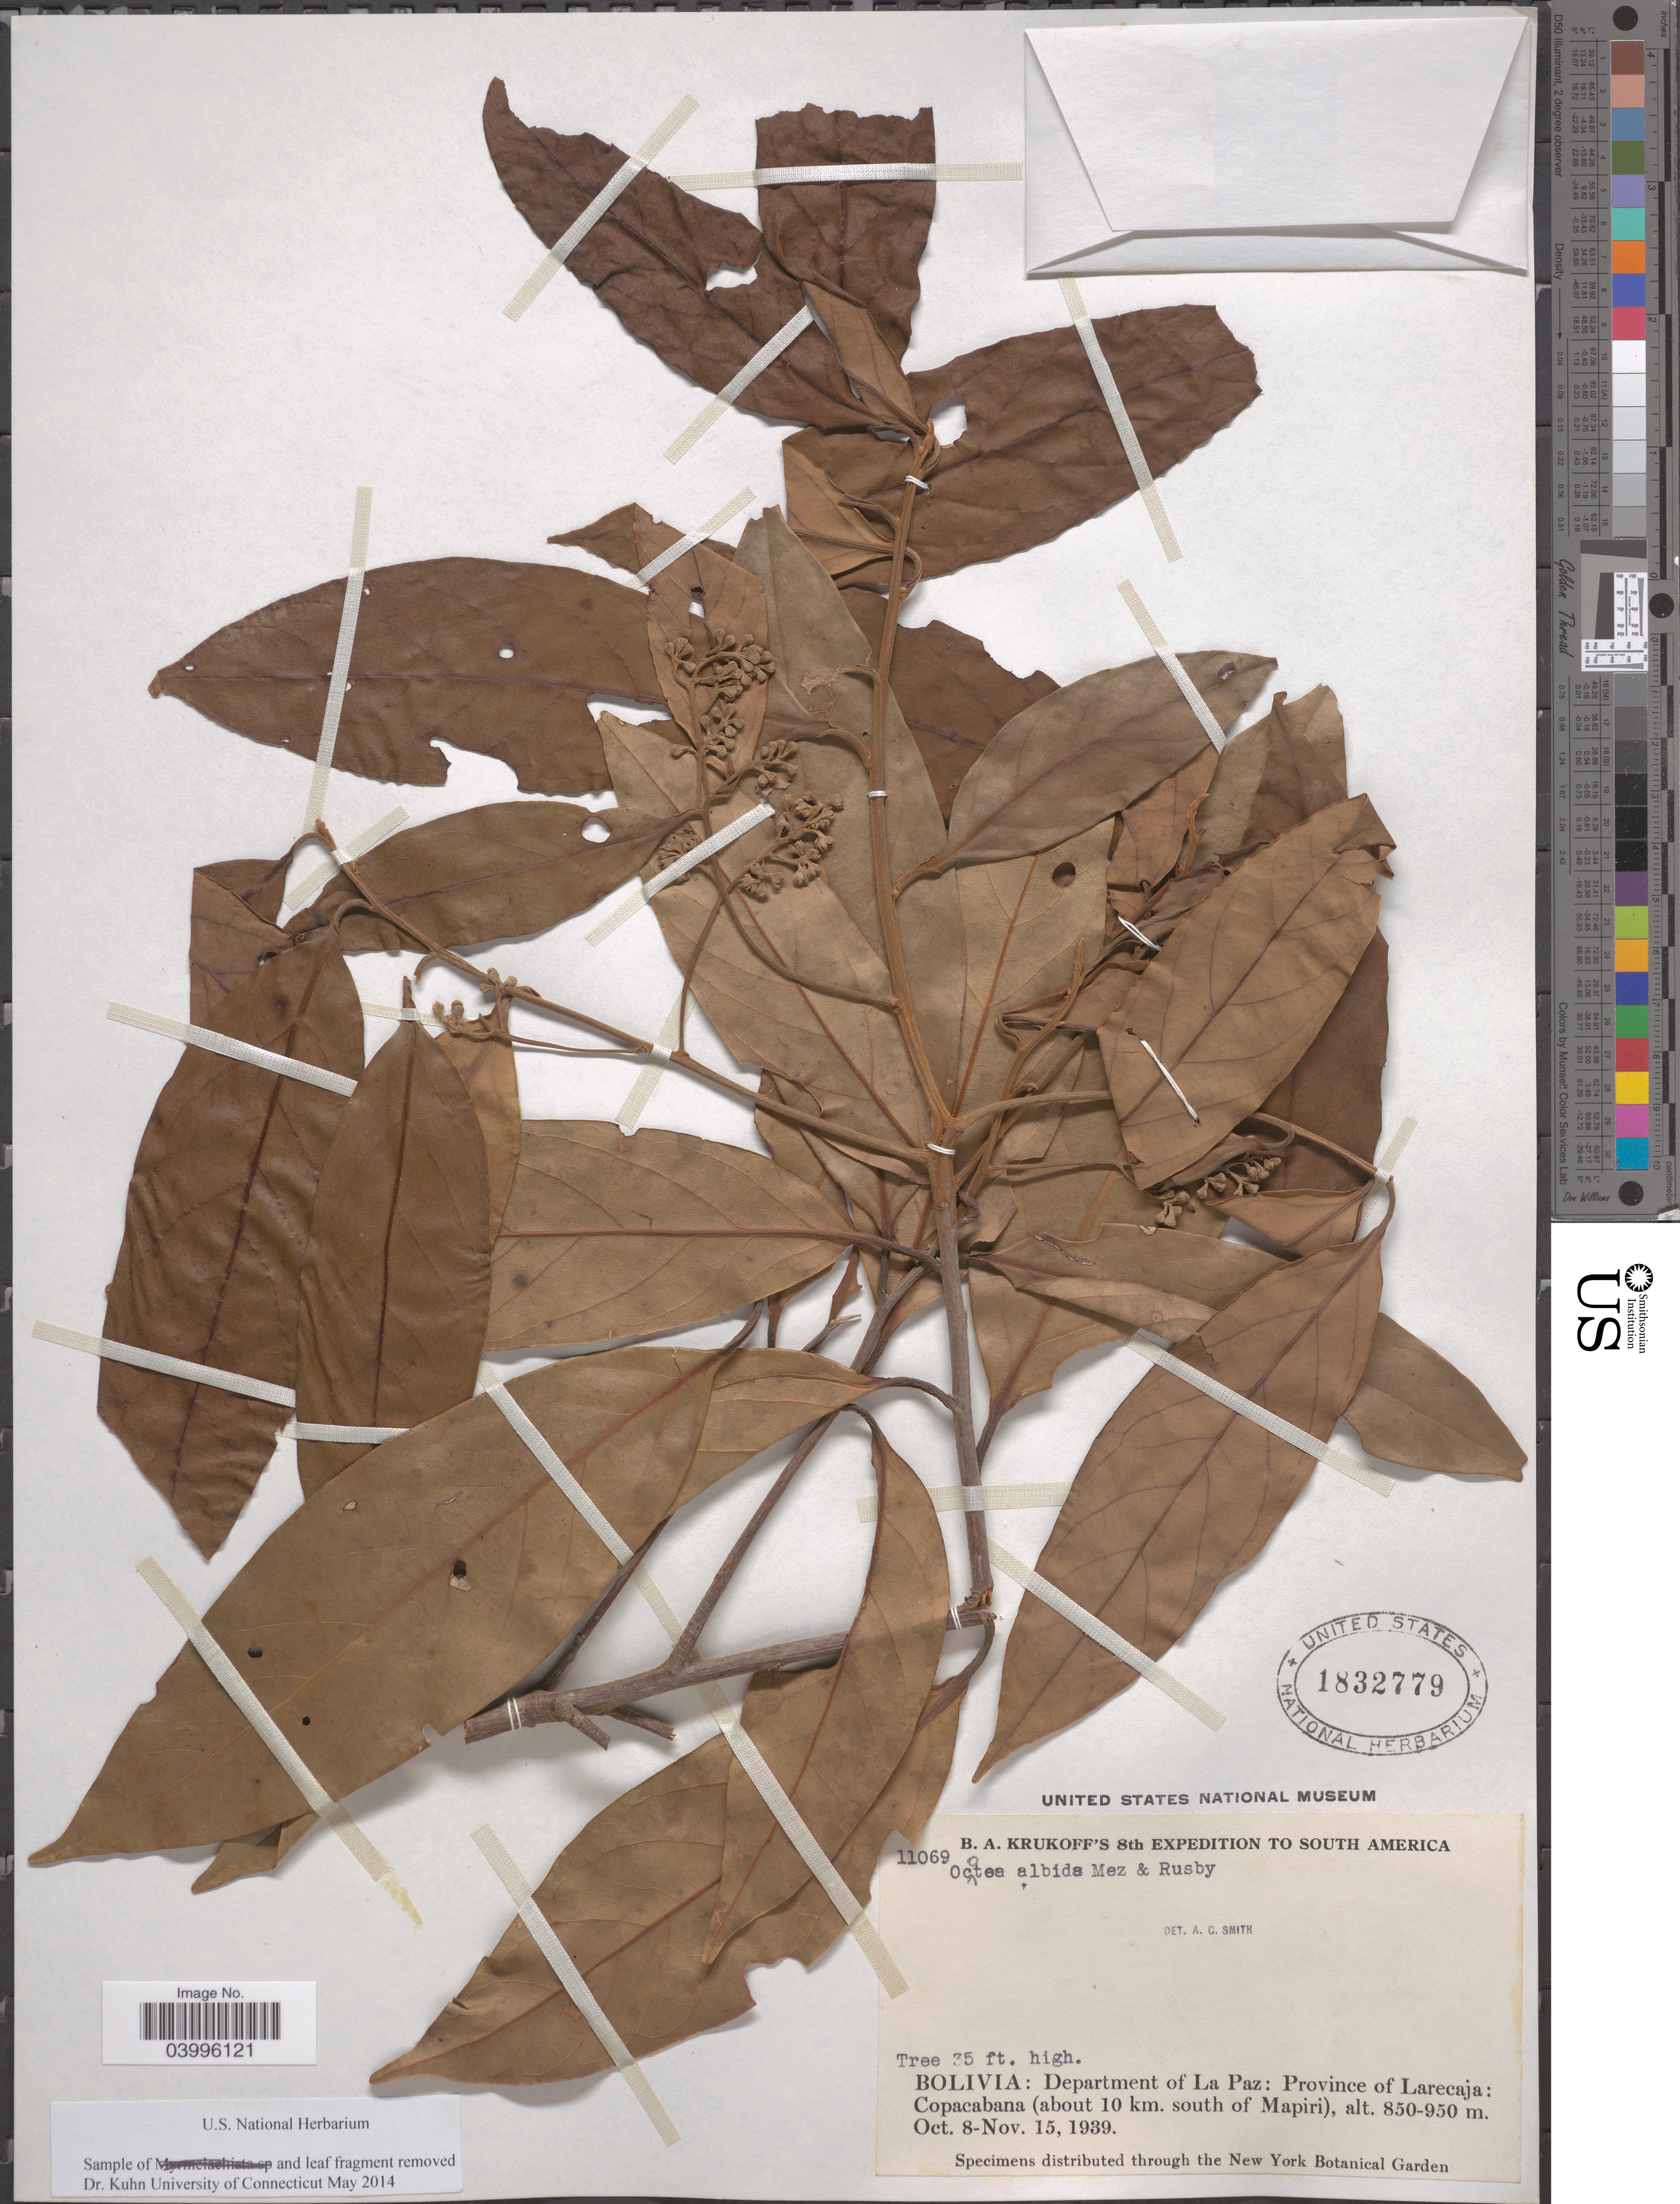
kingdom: Plantae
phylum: Tracheophyta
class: Magnoliopsida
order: Laurales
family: Lauraceae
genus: Ocotea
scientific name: Ocotea albida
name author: Mez & Rusby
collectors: B. A. Krukoff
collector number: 11069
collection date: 1939-10-08/1939-11-15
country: Bolivia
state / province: La Paz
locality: Department of La Paz: Province of Larecaja: Copacabana (about 10 km. south of Mapiri).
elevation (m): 850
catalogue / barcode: US 1832779